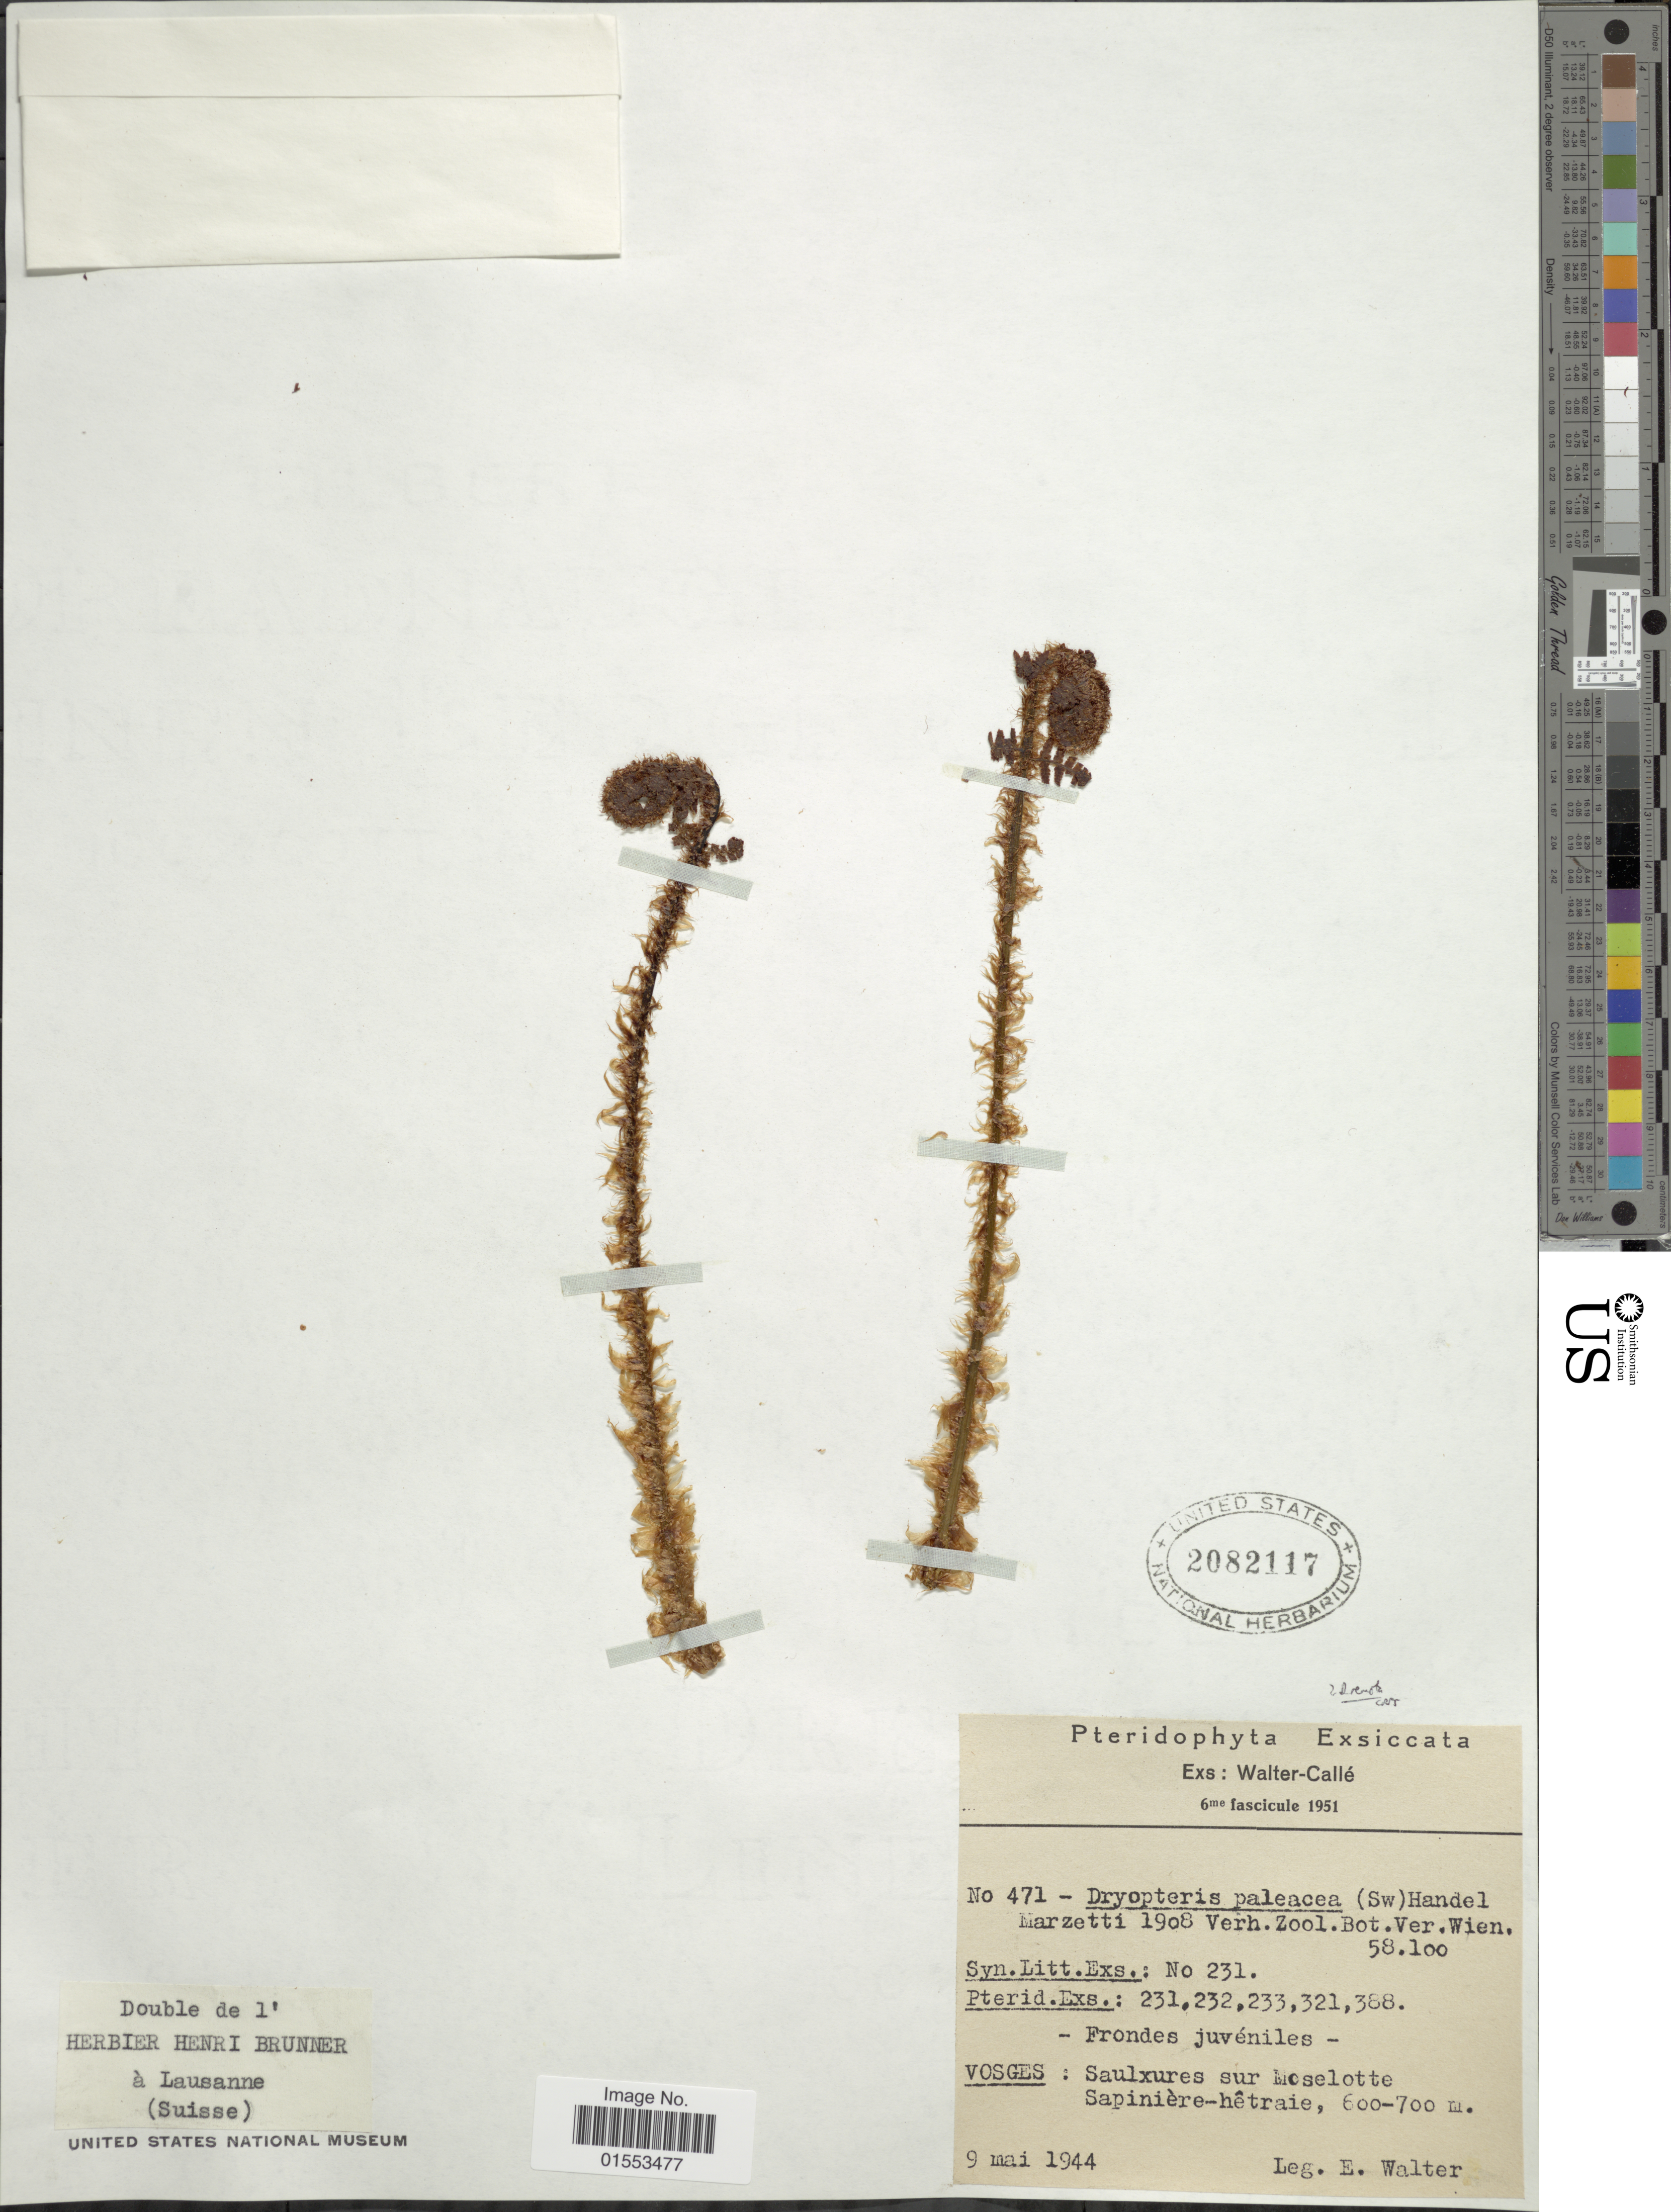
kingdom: Plantae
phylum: Tracheophyta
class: Polypodiopsida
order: Polypodiales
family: Dryopteridaceae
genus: Dryopteris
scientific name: Dryopteris remota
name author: (A. Braun) Hayek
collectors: E. Walter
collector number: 471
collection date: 1944-05-09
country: France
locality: Vosges: Saulxures sur Moselotte Sapiniere-hetraie.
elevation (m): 600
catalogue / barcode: US 2082117